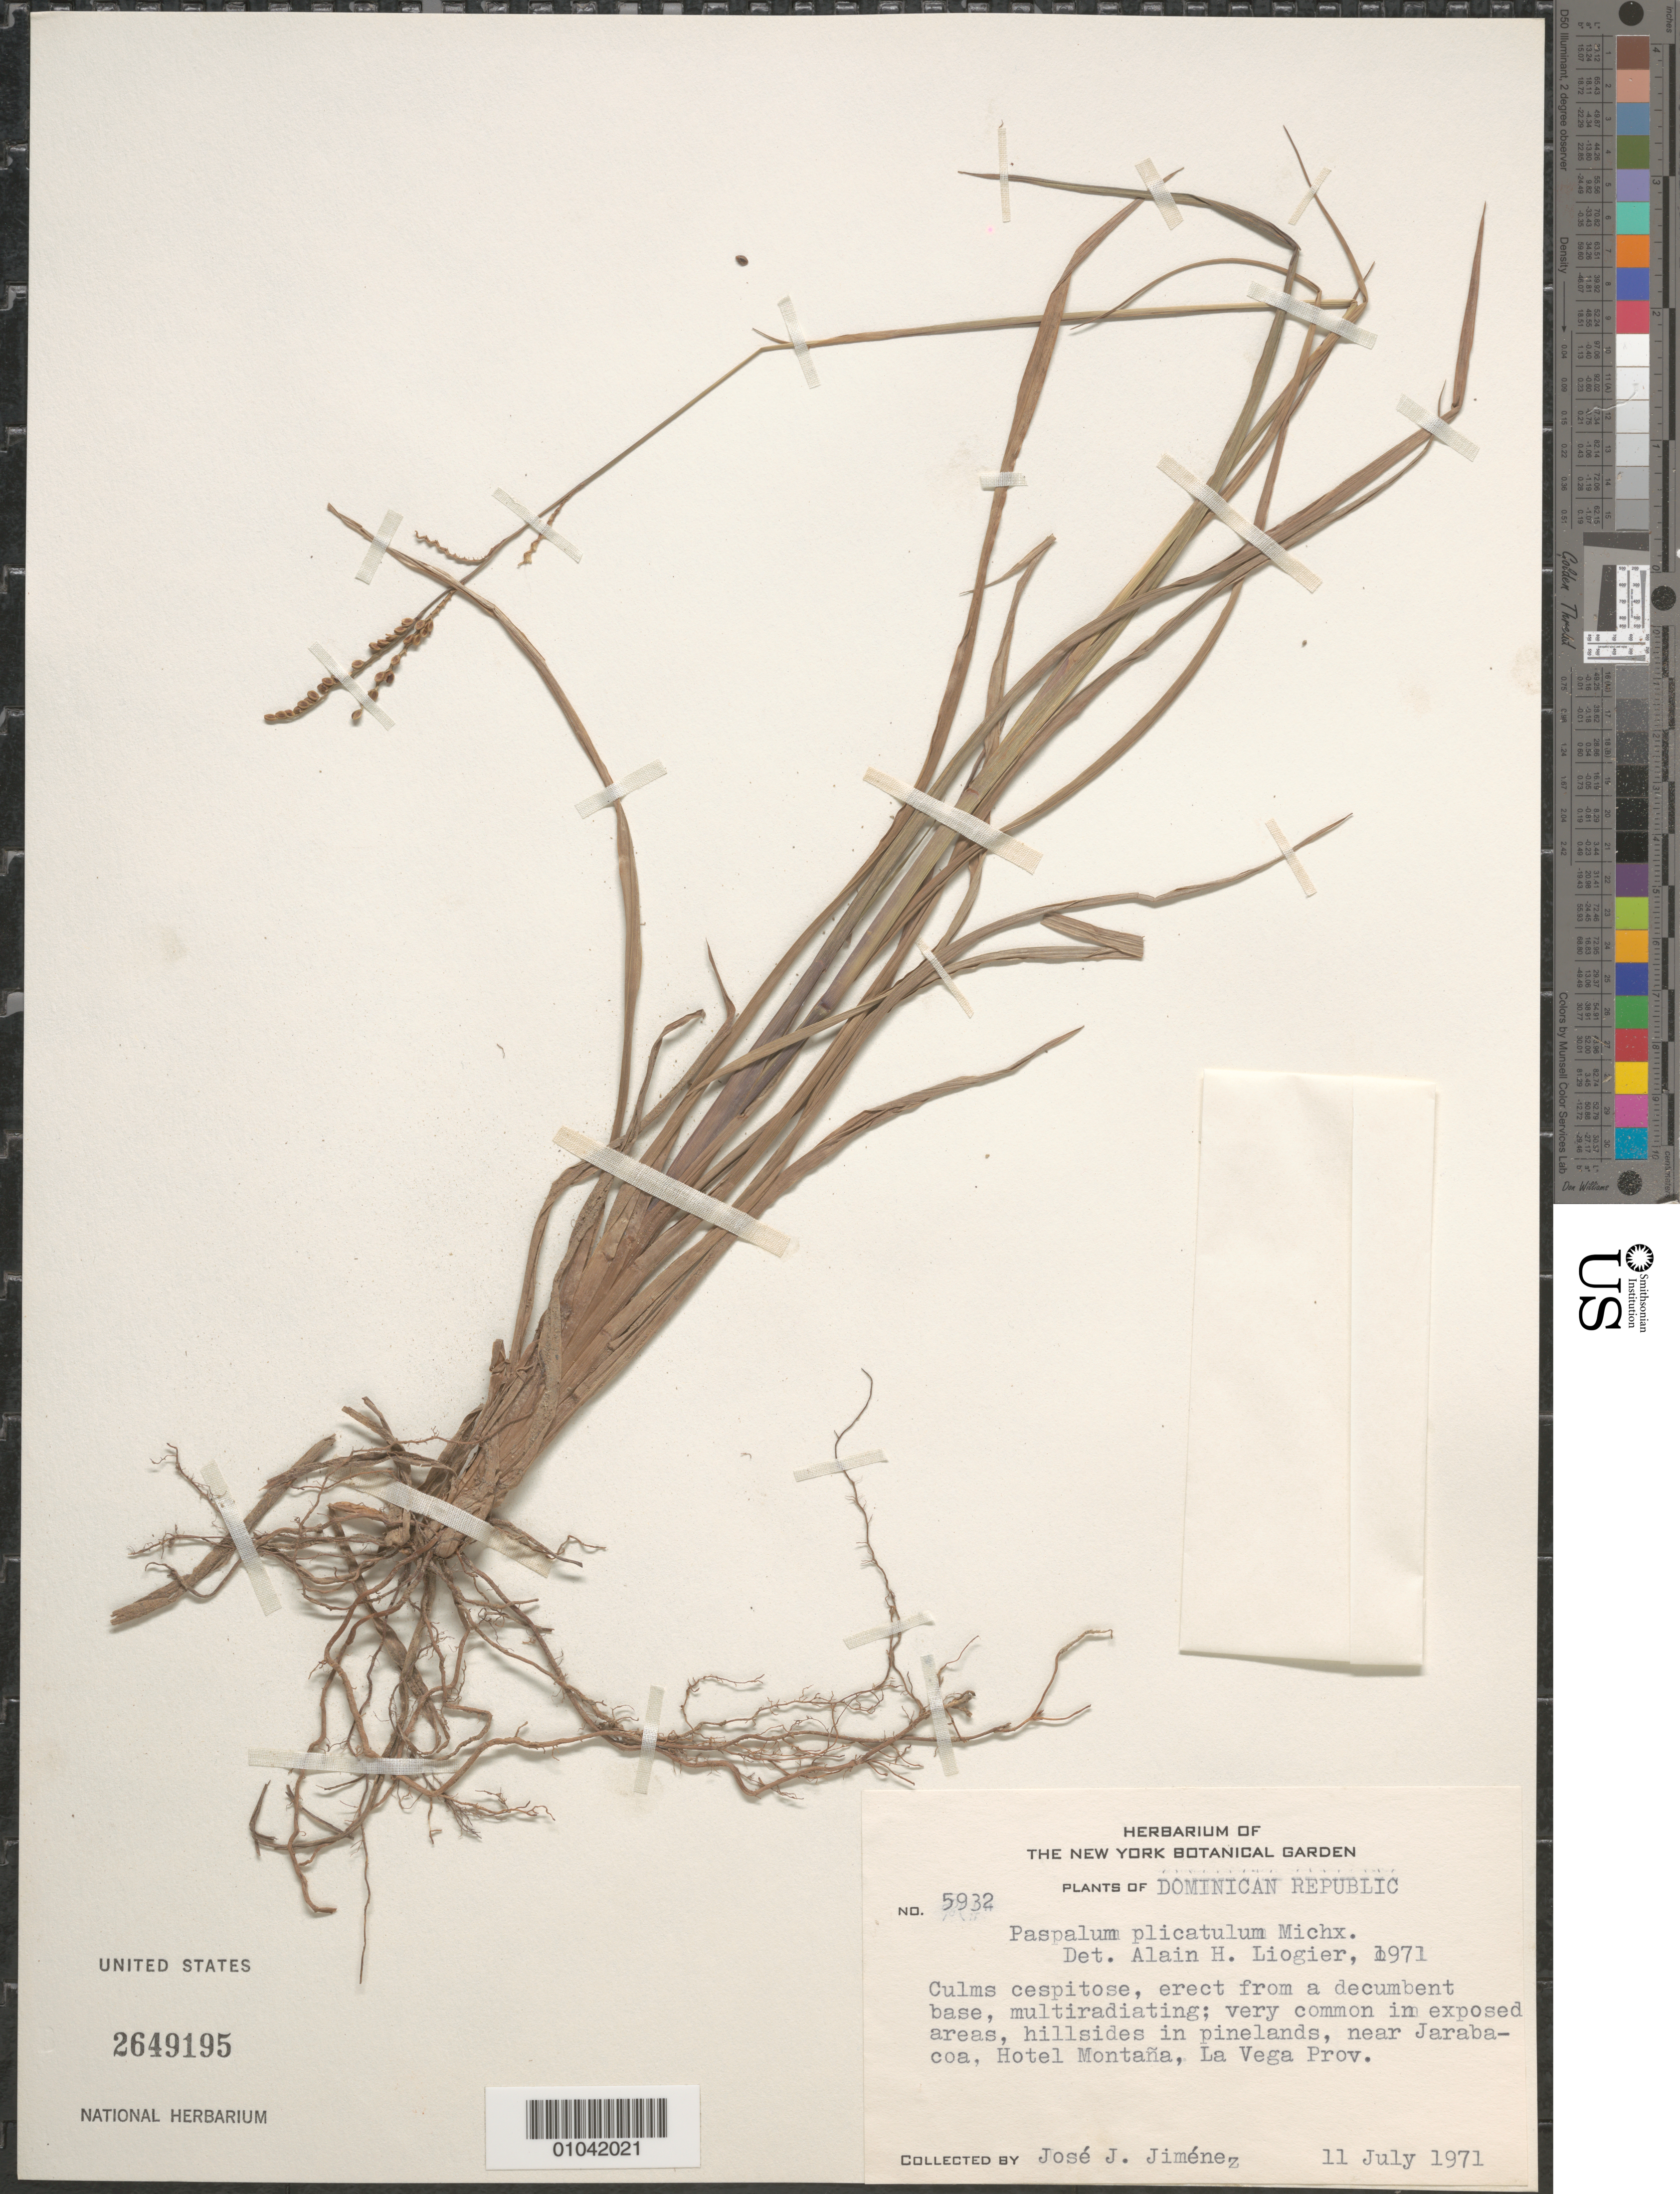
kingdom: Plantae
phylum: Tracheophyta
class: Liliopsida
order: Poales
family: Poaceae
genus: Paspalum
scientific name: Paspalum plicatulum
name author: Michx.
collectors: J. J. Jiménez Almonte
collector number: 5932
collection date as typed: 11 Jul 1971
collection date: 1971-07-11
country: Dominican Republic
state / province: La Vega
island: Hispaniola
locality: Near Jarabacoa, Hotel Montana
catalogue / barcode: US 2649195